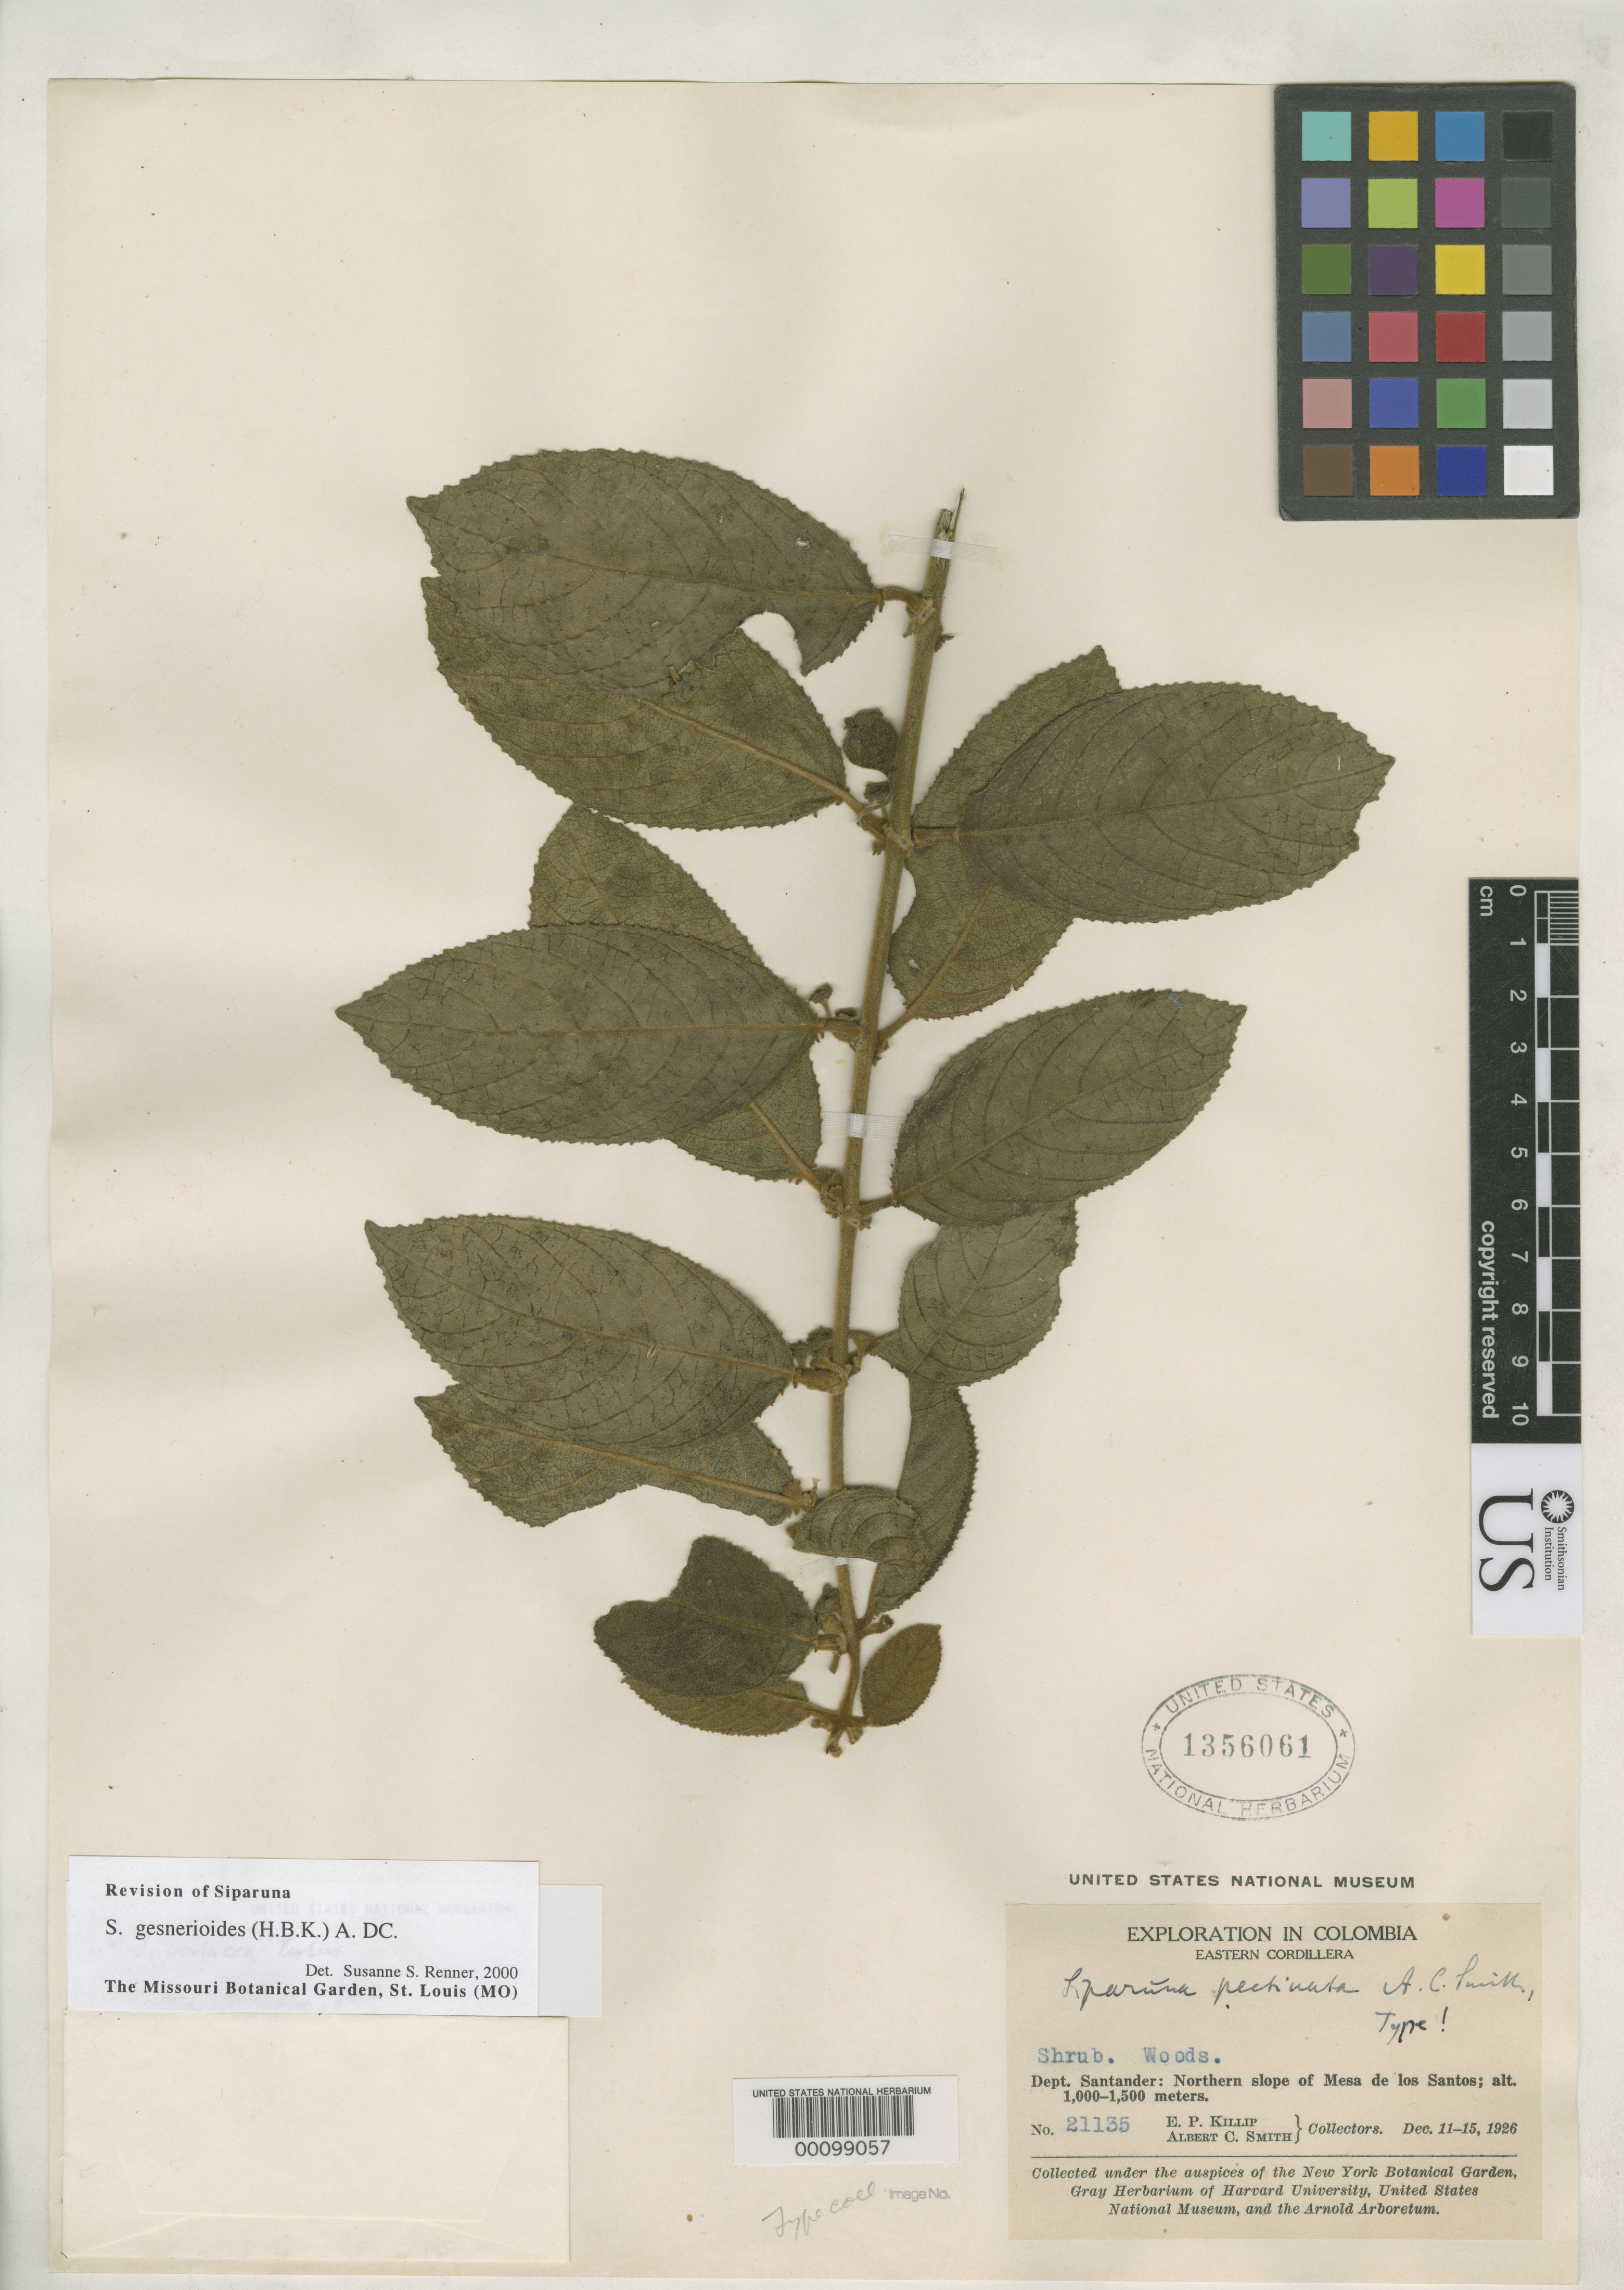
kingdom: Plantae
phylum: Tracheophyta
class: Magnoliopsida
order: Laurales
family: Siparunaceae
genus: Siparuna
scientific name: Siparuna pectinata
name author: A.C. Sm.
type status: Isotype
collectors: E. P. Killip & A. C. Smith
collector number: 21135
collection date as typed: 11 Dec 1926 to 15 Dec 1926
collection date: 1926-12-11/1926-12-15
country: Colombia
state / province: Santander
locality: Mesa de Los Santos, above Piedecuesta.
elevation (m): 1000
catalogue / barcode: US 1356061